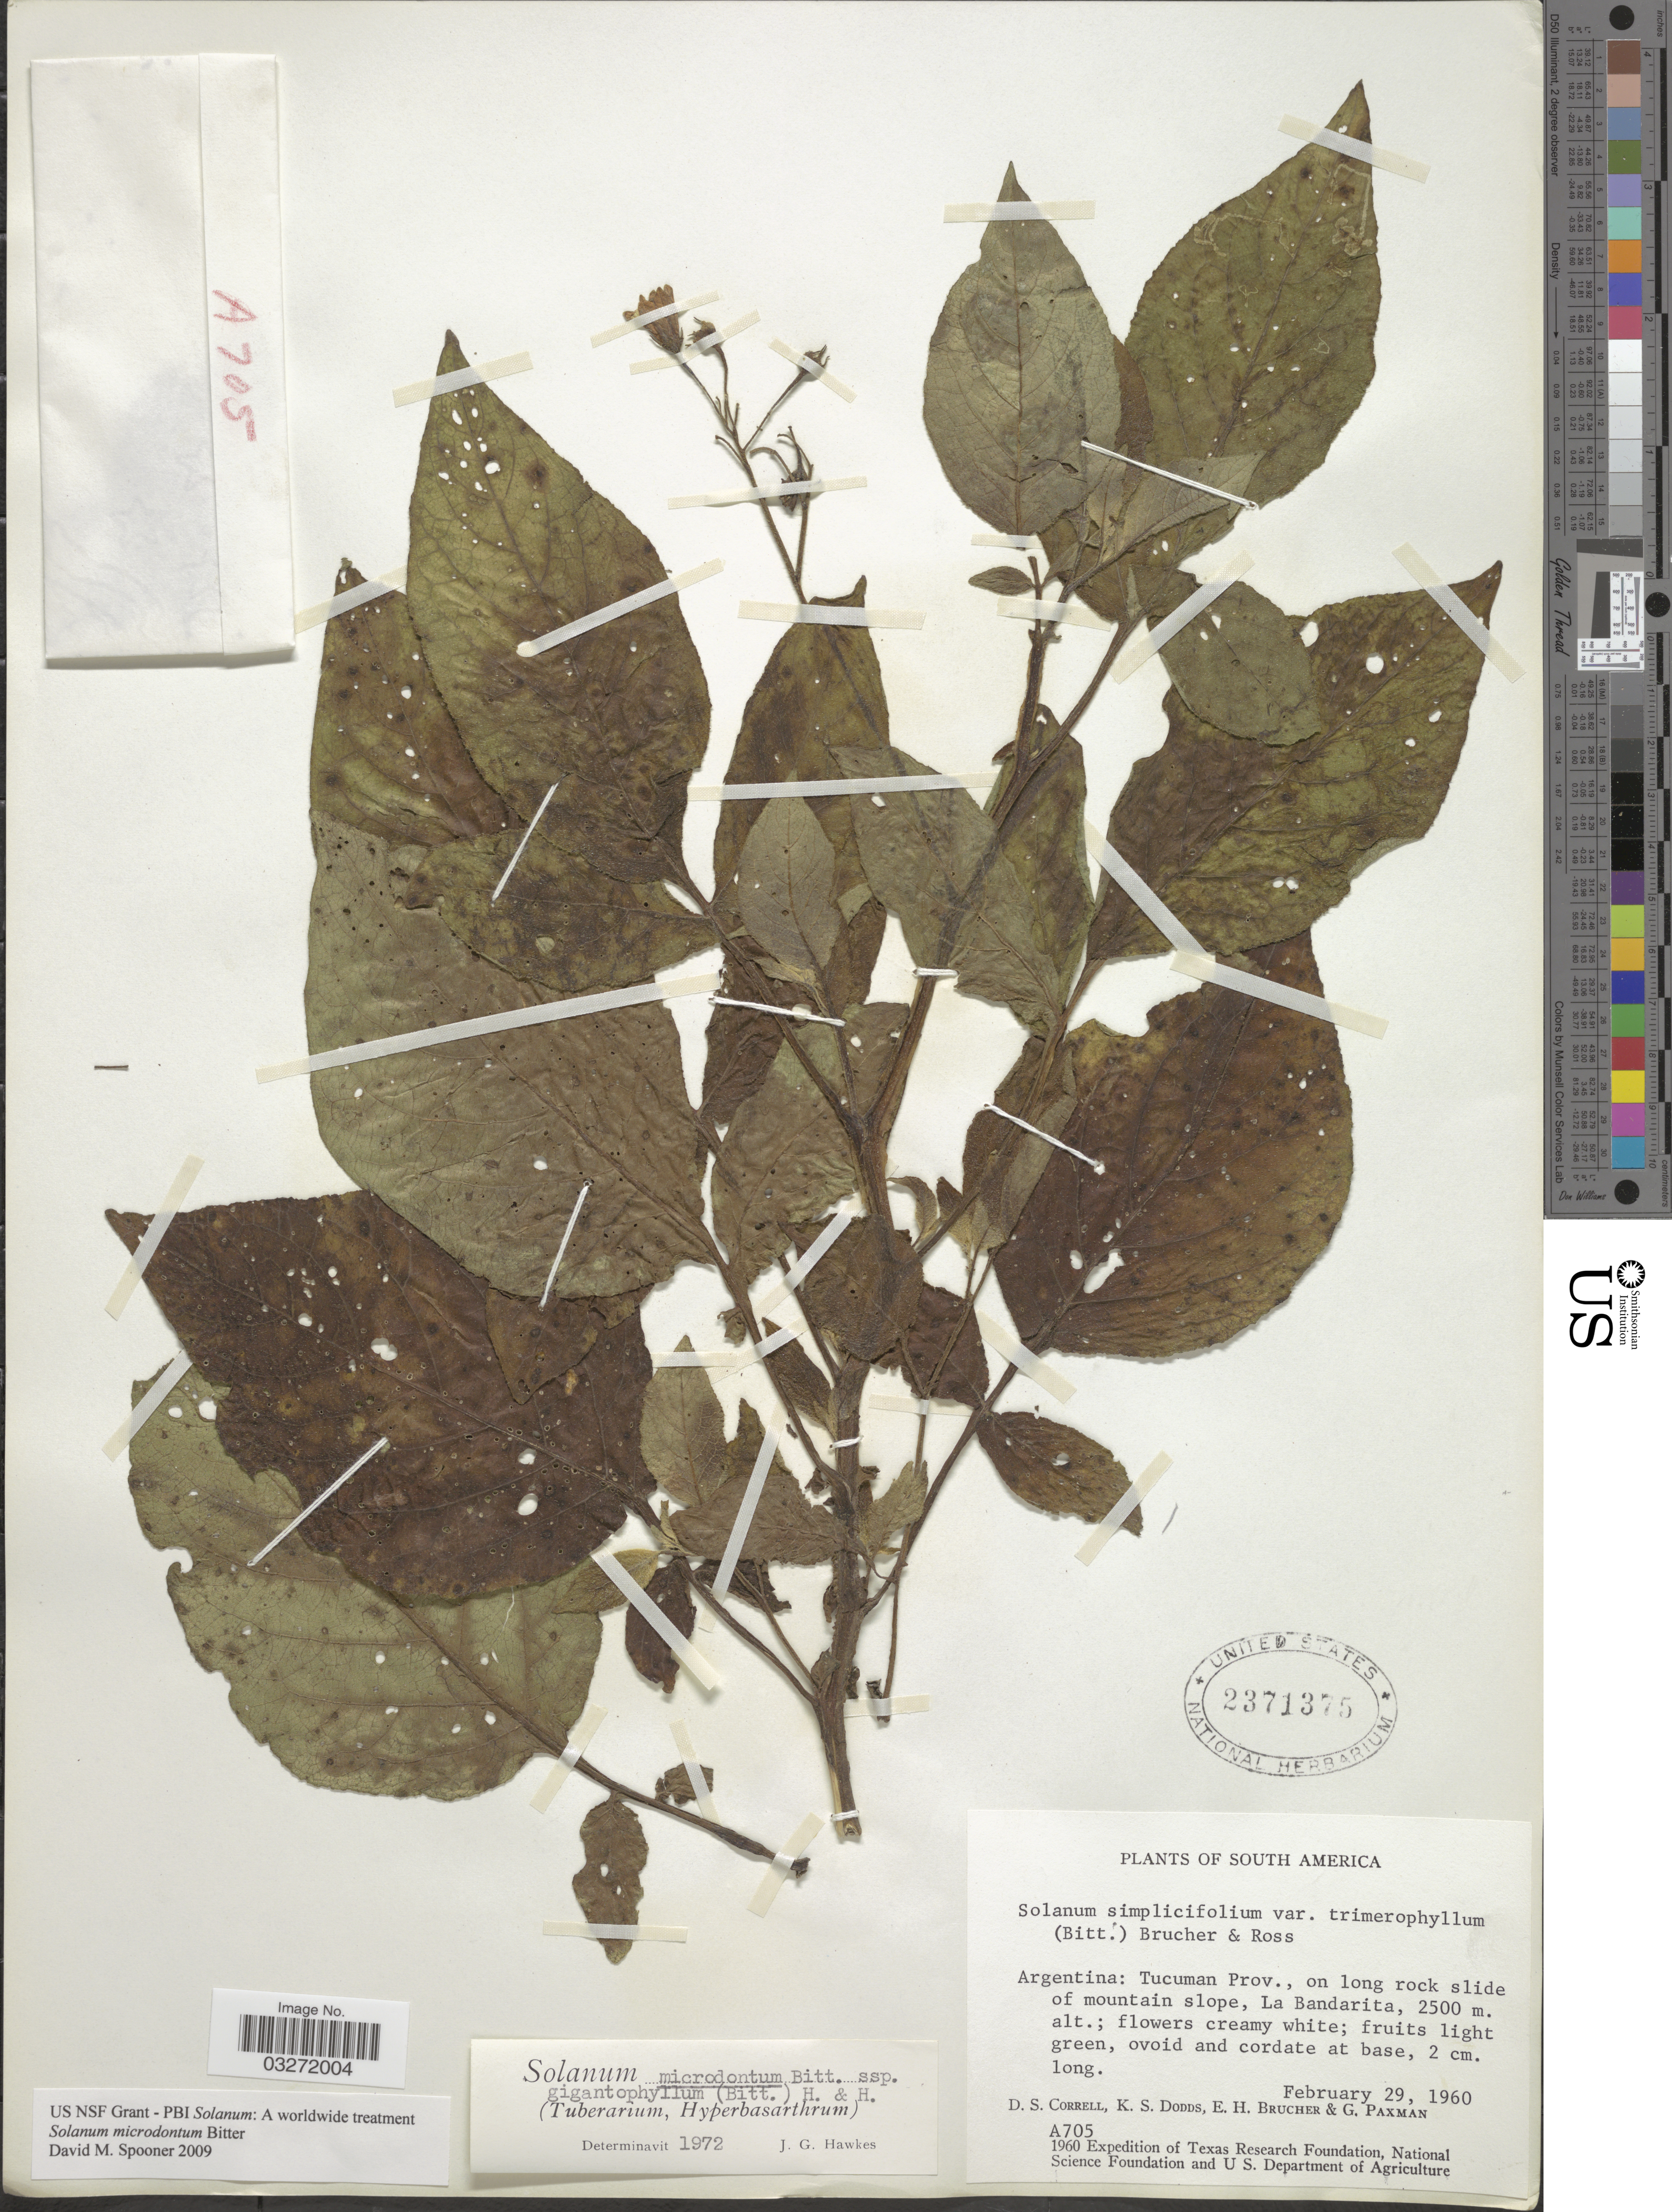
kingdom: Plantae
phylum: Tracheophyta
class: Magnoliopsida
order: Solanales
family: Solanaceae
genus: Solanum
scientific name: Solanum microdontum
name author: Bitter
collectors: D. S. Correll, K. Dodds, E. Brucher & G. Paxman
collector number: A705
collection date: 1960-02-29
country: Argentina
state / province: Tucuman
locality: Tucuman Prov., on long rock slide of mountain slope, La Bandarita.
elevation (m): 2500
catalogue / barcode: US 2371375